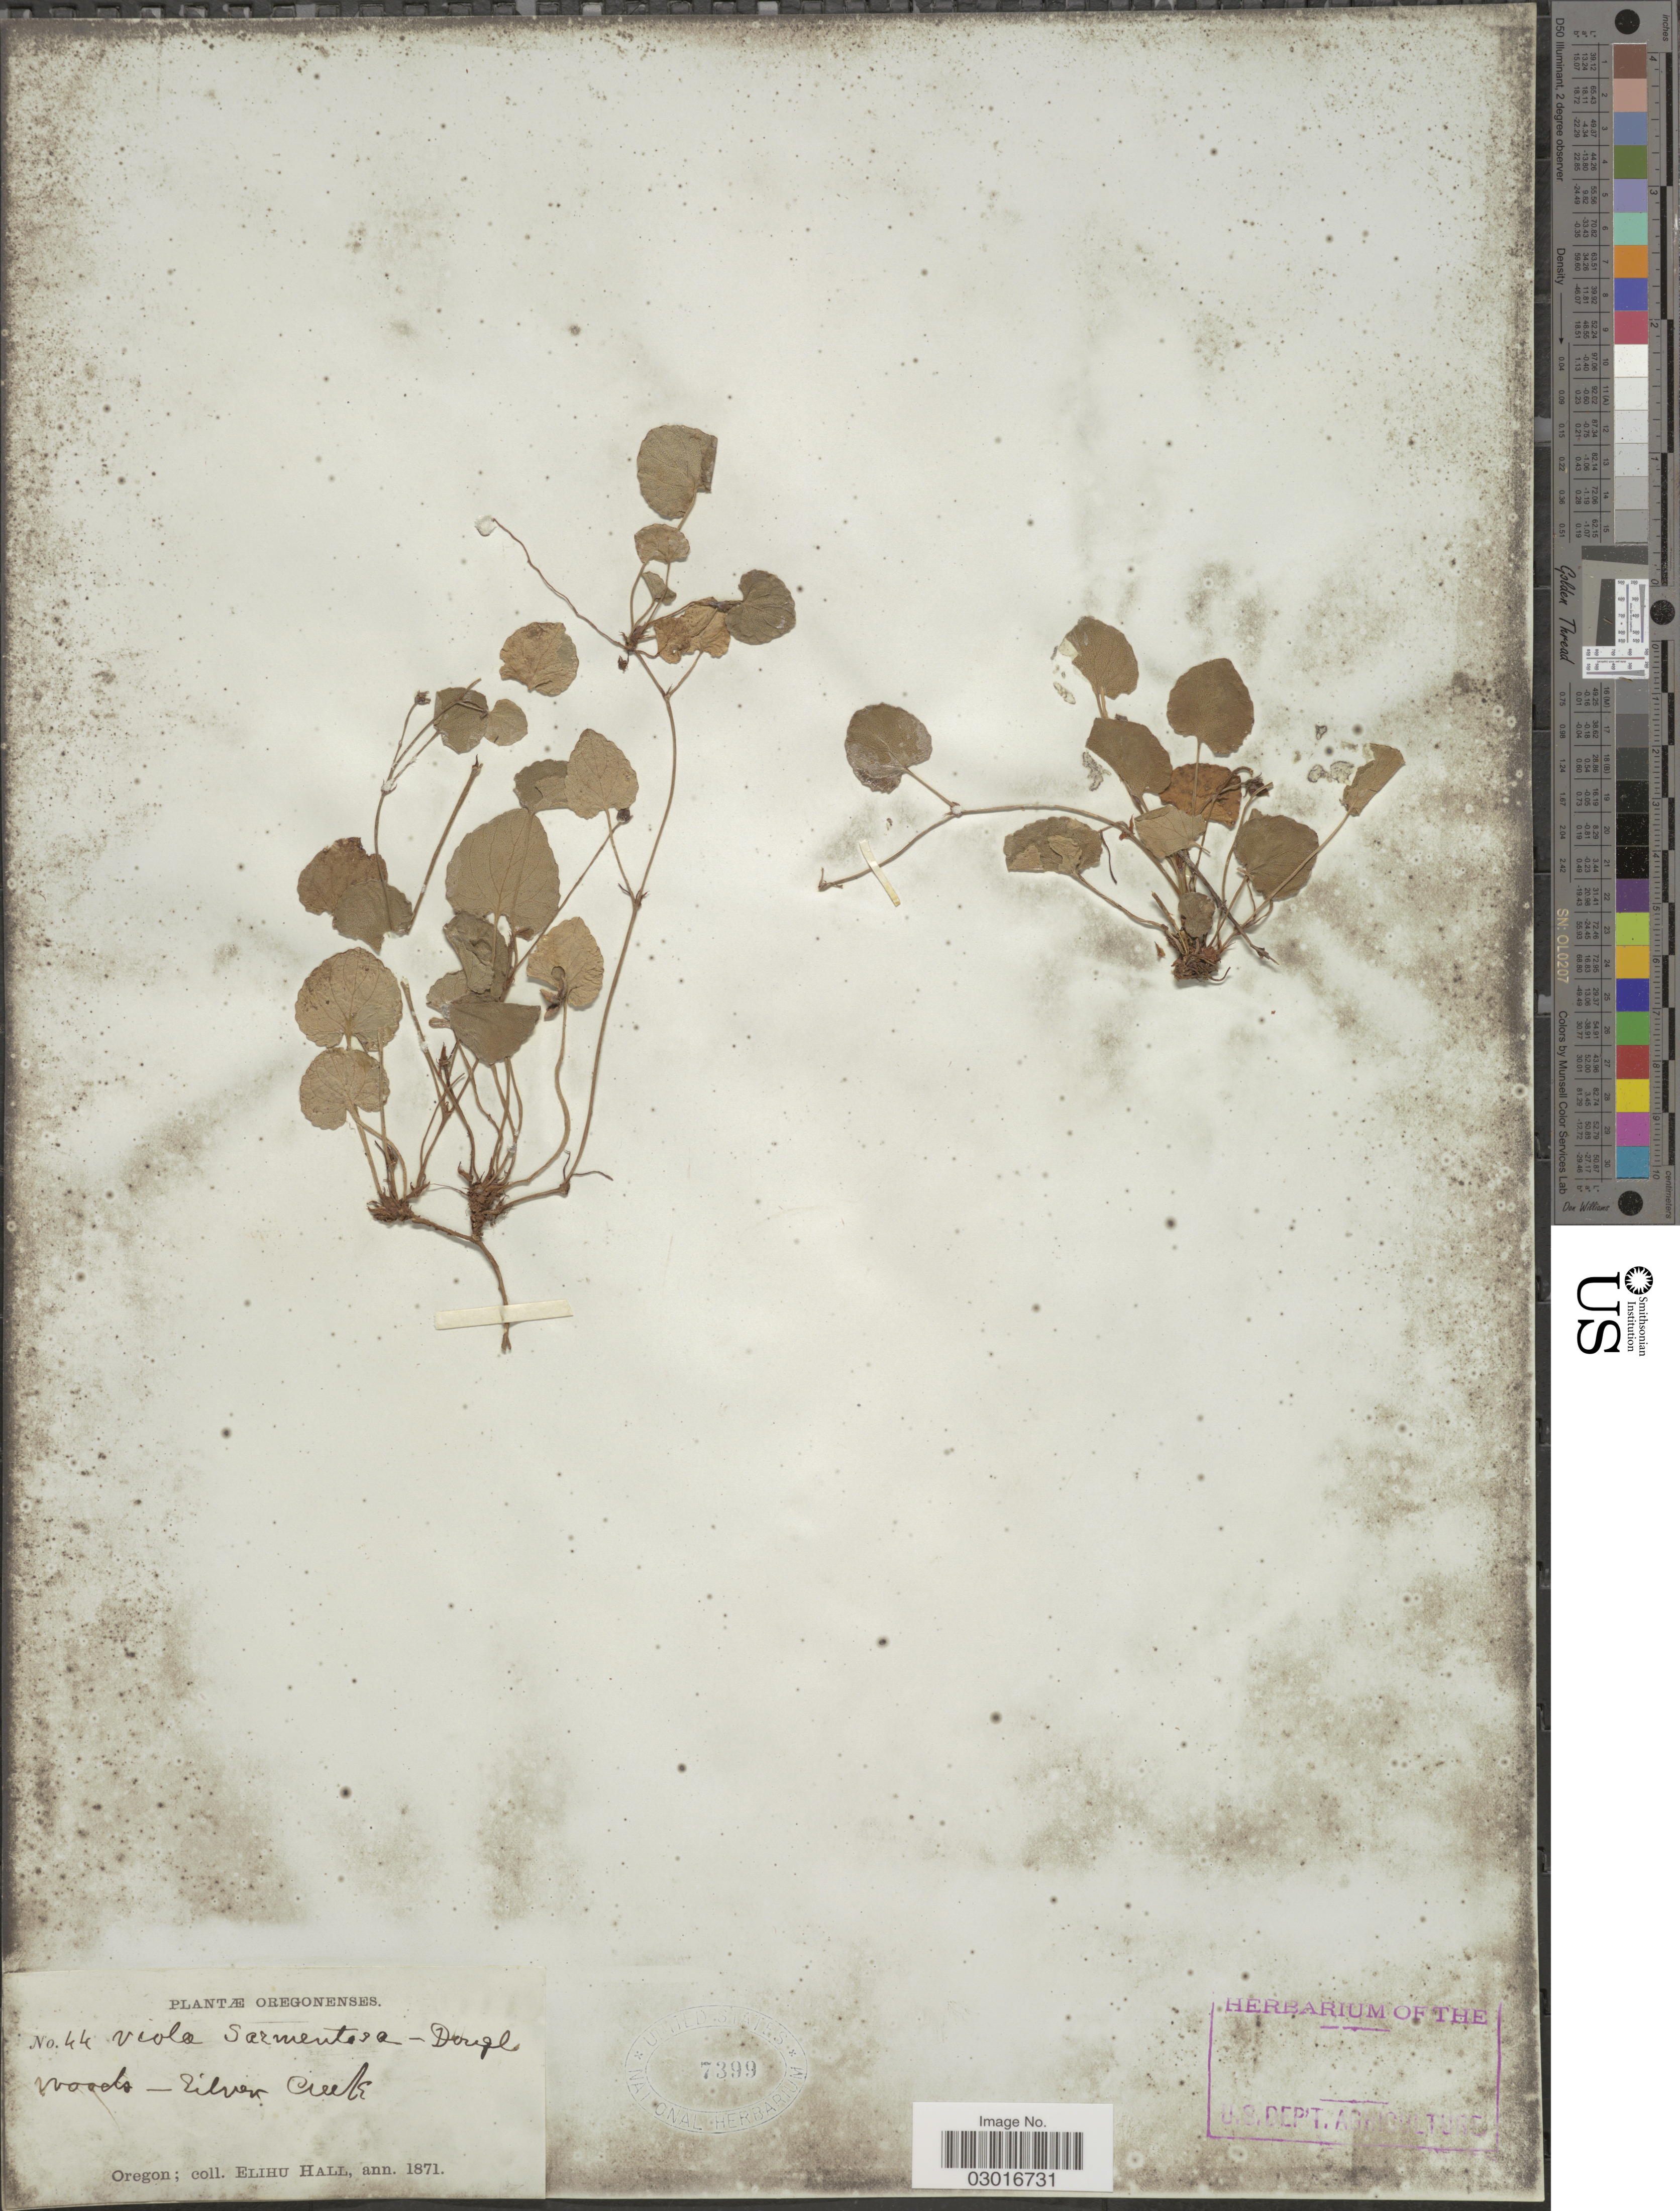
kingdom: Plantae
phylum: Tracheophyta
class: Magnoliopsida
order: Malpighiales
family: Violaceae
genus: Viola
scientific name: Viola sempervirens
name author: Greene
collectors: E. Hall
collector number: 44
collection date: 1871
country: United States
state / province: Oregon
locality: Silver Creek.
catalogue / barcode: US 7399